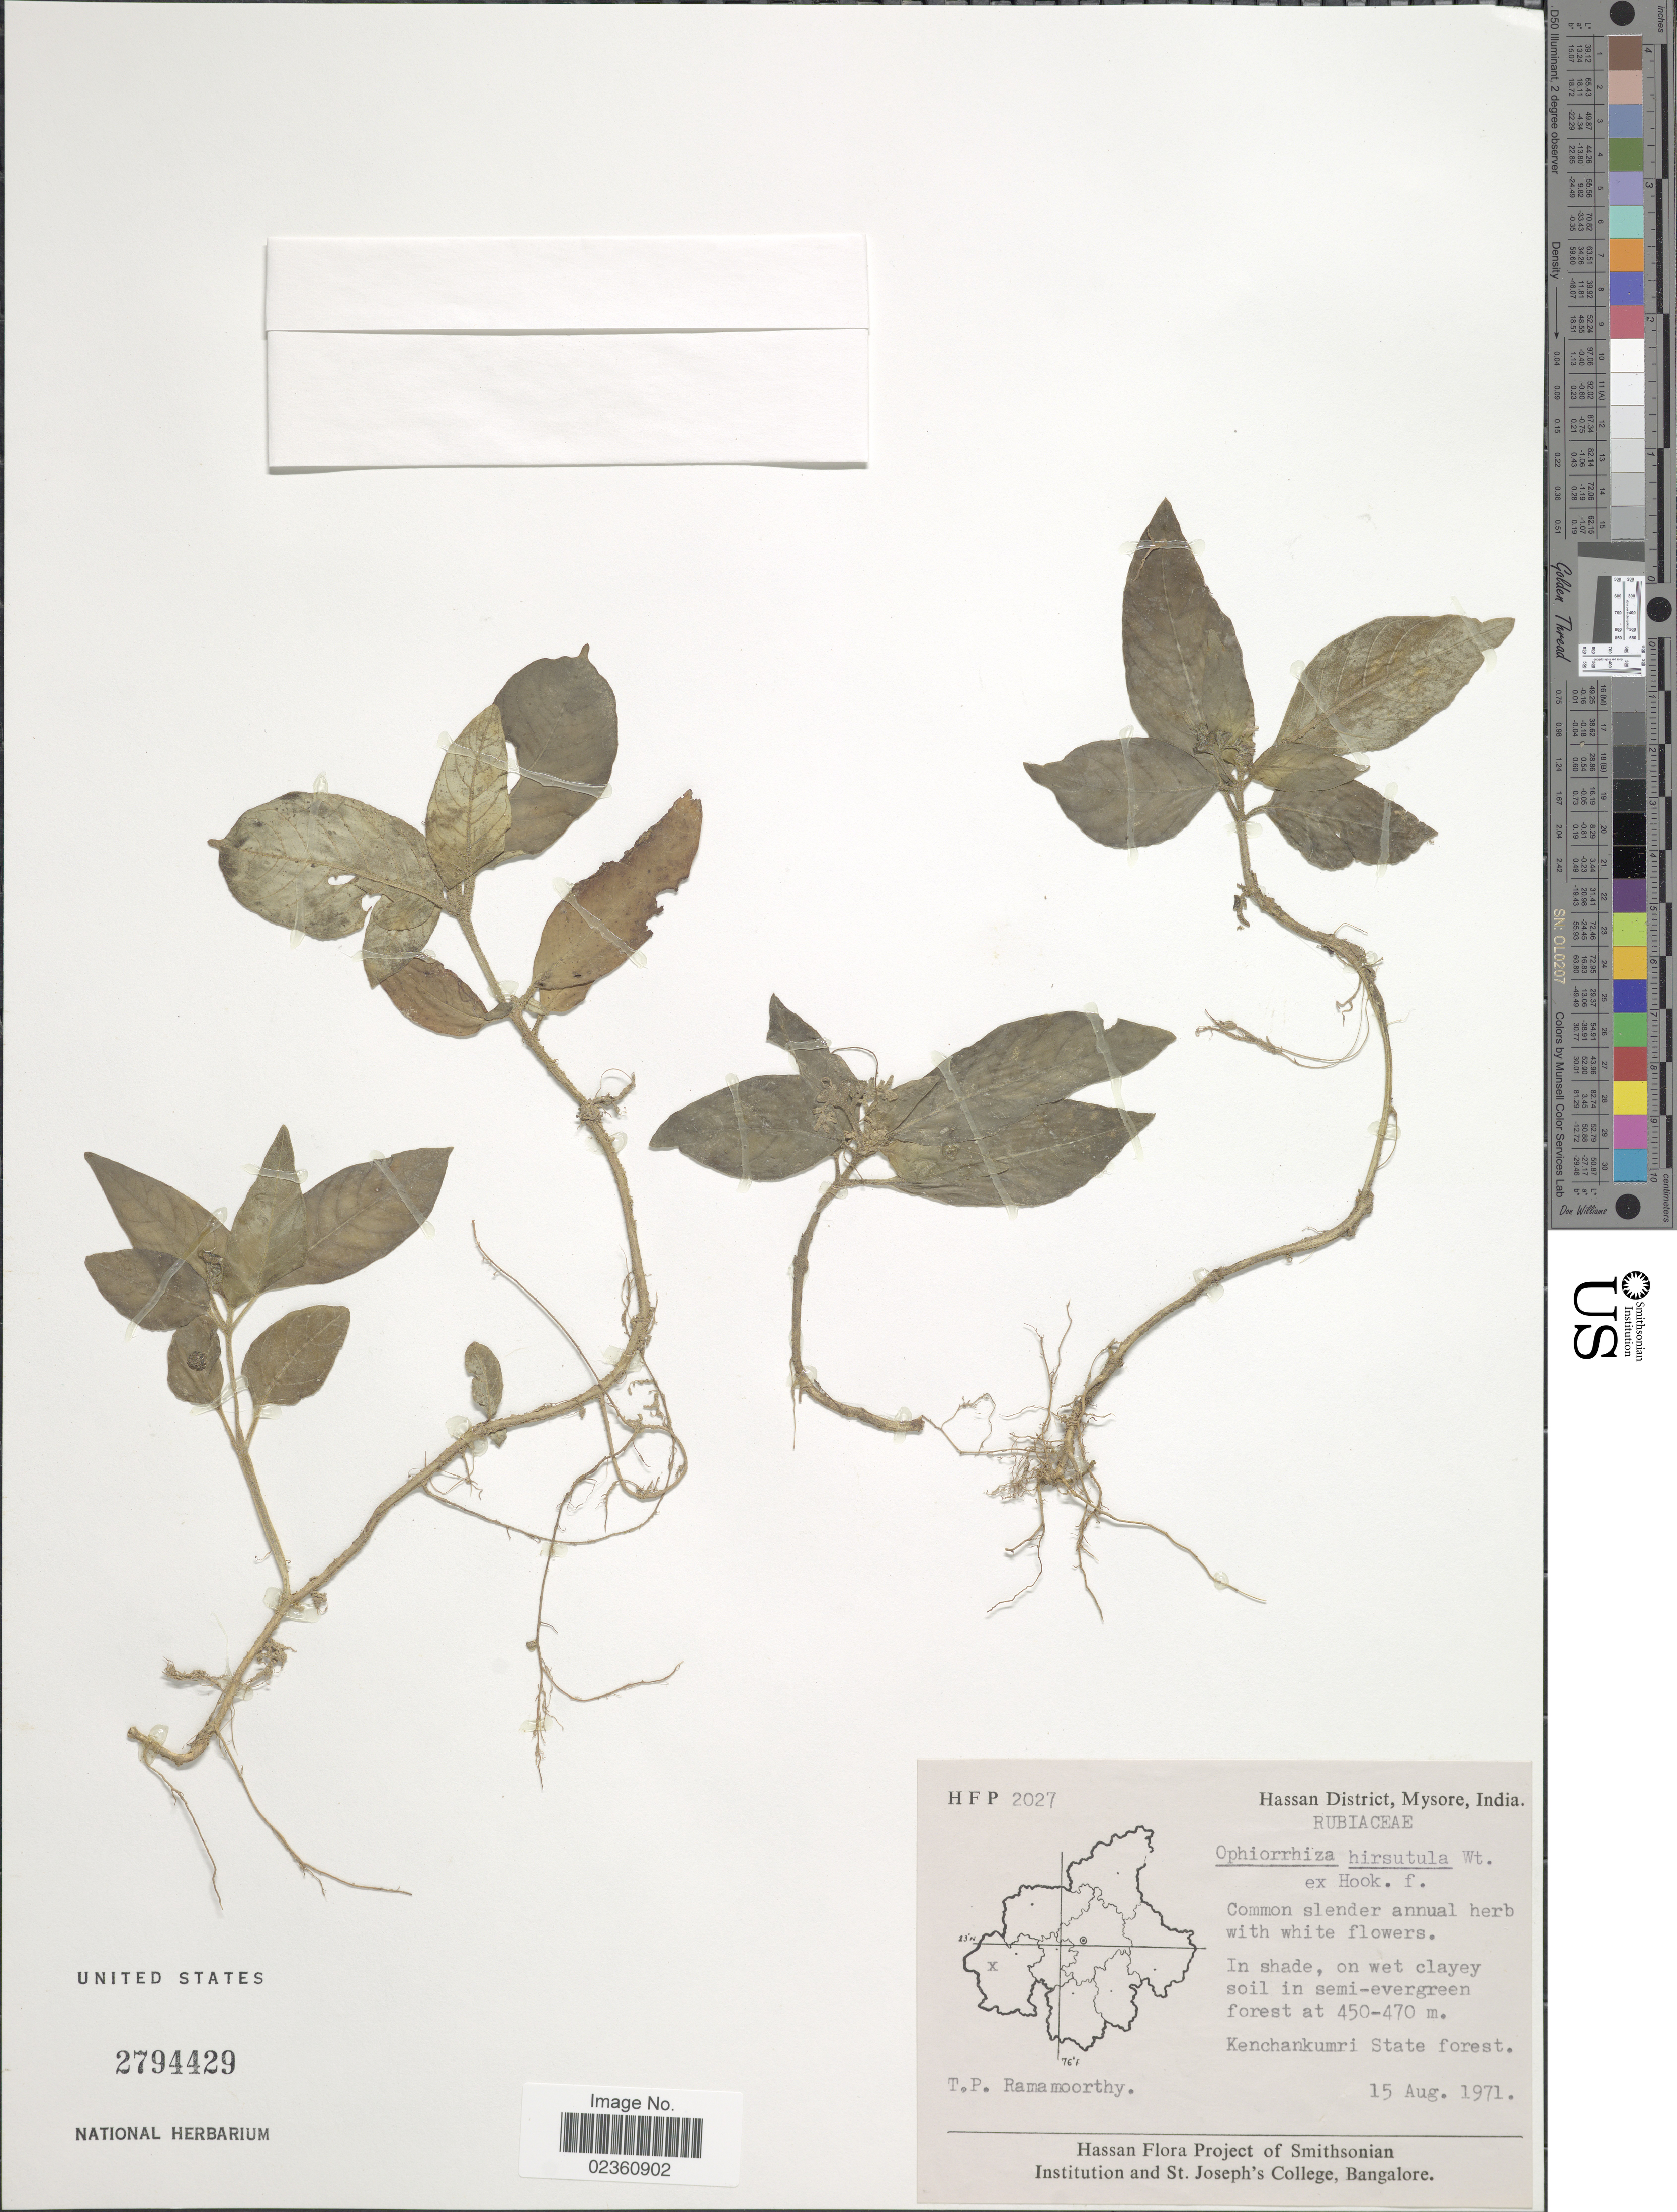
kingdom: Plantae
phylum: Tracheophyta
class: Magnoliopsida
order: Gentianales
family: Rubiaceae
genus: Ophiorrhiza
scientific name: Ophiorrhiza hirsutula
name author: Wight ex Hook. f.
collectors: T. P. Ramamoorthy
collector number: H F P 2027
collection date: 1971-08-15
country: India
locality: Hassan District, Mysore, In shade, on wet clayey soil in semi-evergreen forest, Kenchankumri State forest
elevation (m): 450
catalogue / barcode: US 2794429